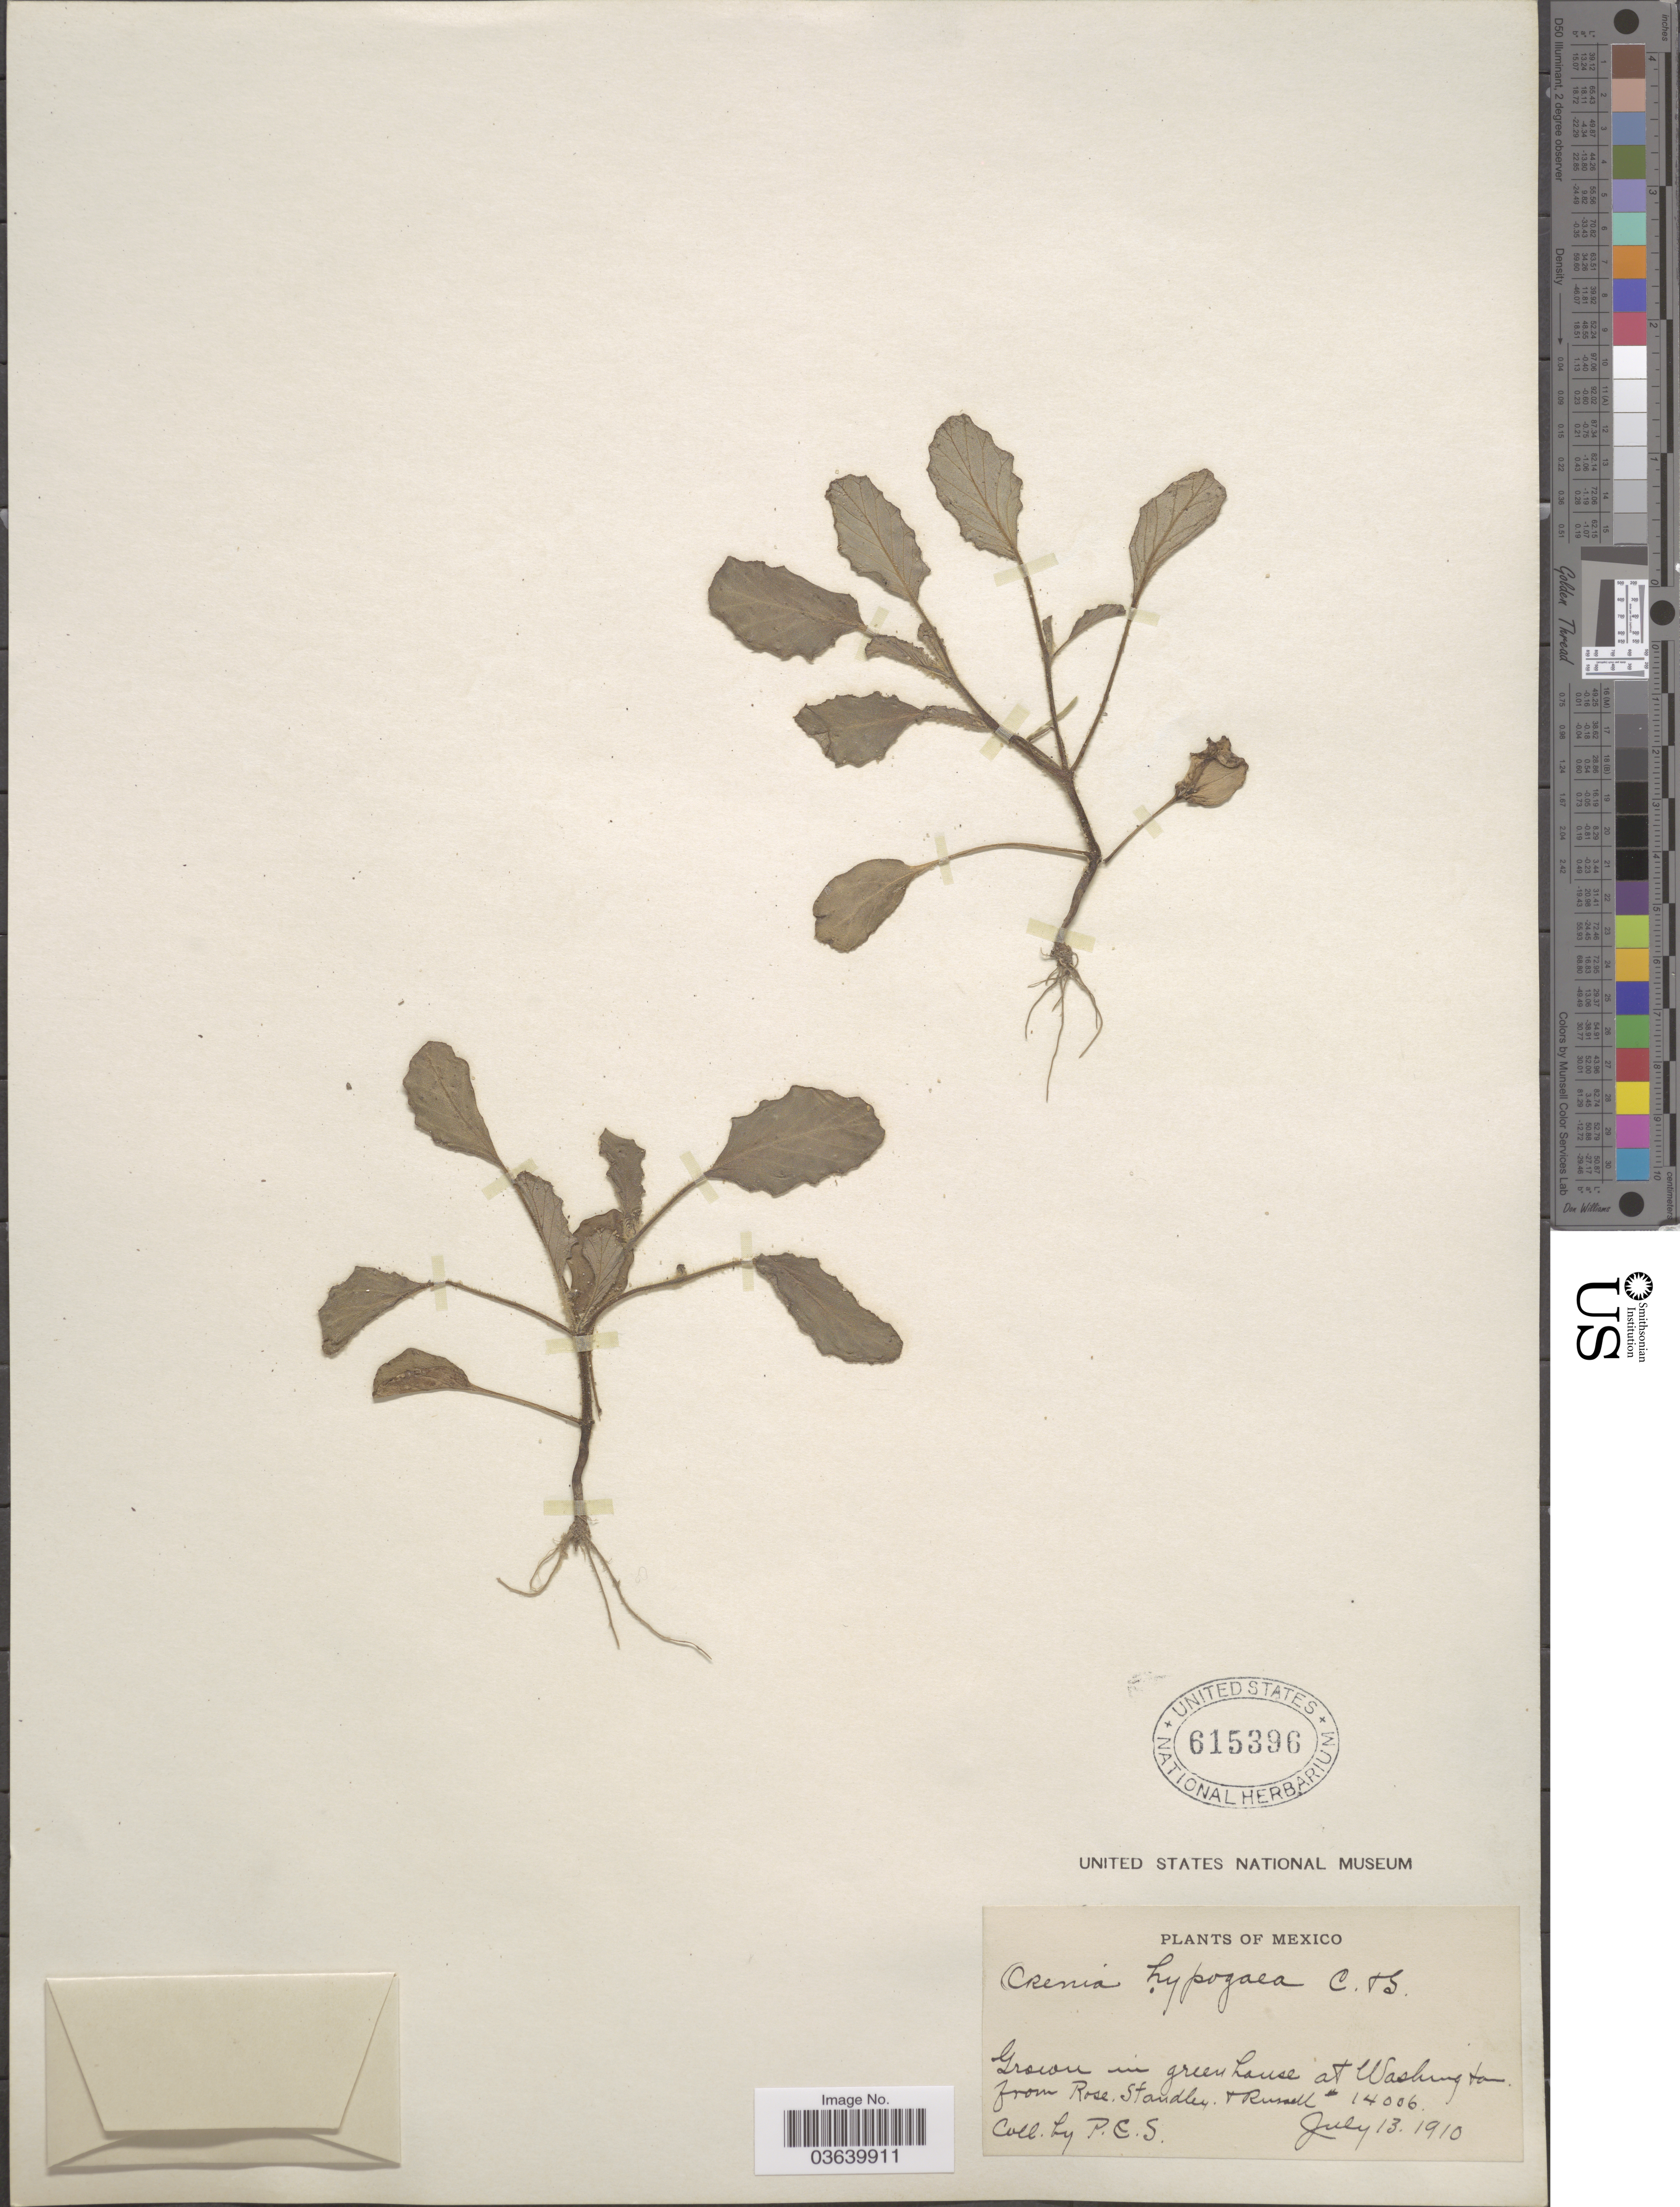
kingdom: Plantae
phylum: Tracheophyta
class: Magnoliopsida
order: Caryophyllales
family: Nyctaginaceae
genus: Okenia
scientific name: Okenia hypogaea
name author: Schltdl. & Cham.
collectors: P. C. Standley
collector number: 14006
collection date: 1910-07-13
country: United States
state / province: District of Columbia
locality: Grown in greenhouse at Washington.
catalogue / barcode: US 615396